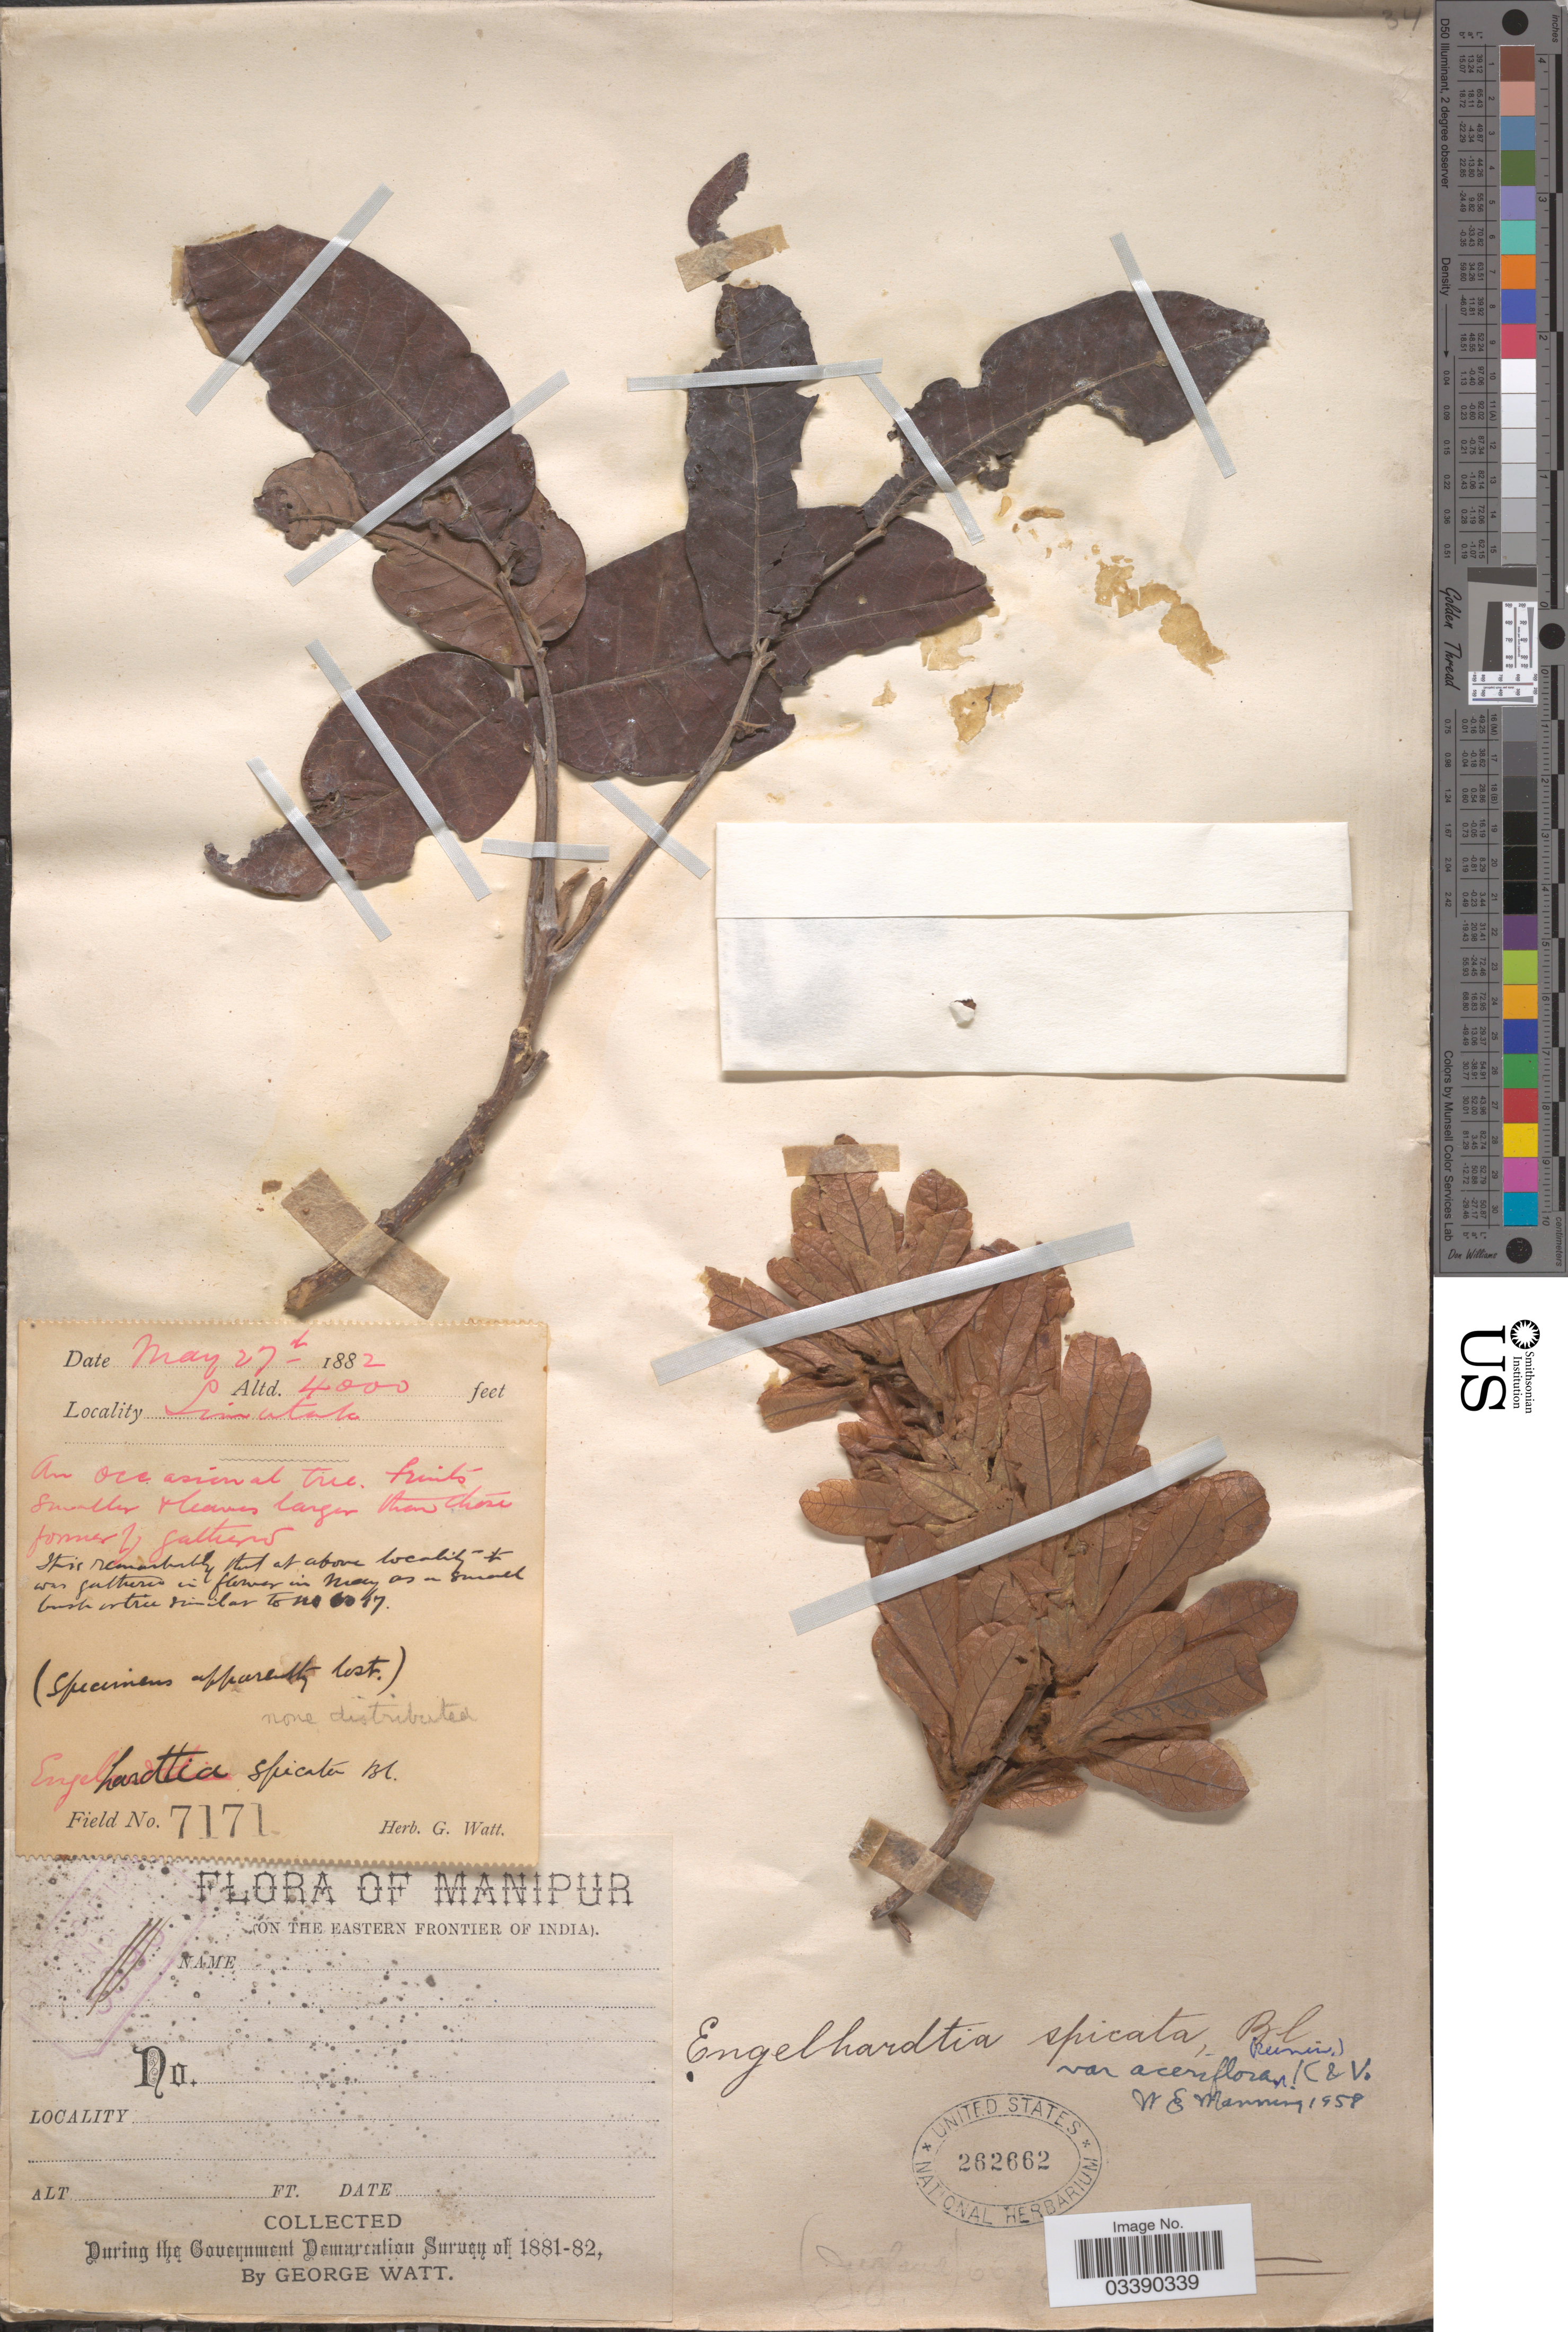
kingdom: Plantae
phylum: Tracheophyta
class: Magnoliopsida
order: Fagales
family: Juglandaceae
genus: Engelhardia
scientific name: Engelhardia spicata var. aceriflora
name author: (Reinw.) Koord. & Valeton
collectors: G. Watt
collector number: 7171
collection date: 1882-05-27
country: India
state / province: Manipur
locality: Eastern frontier of India. Sinatala.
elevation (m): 1219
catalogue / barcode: US 262662